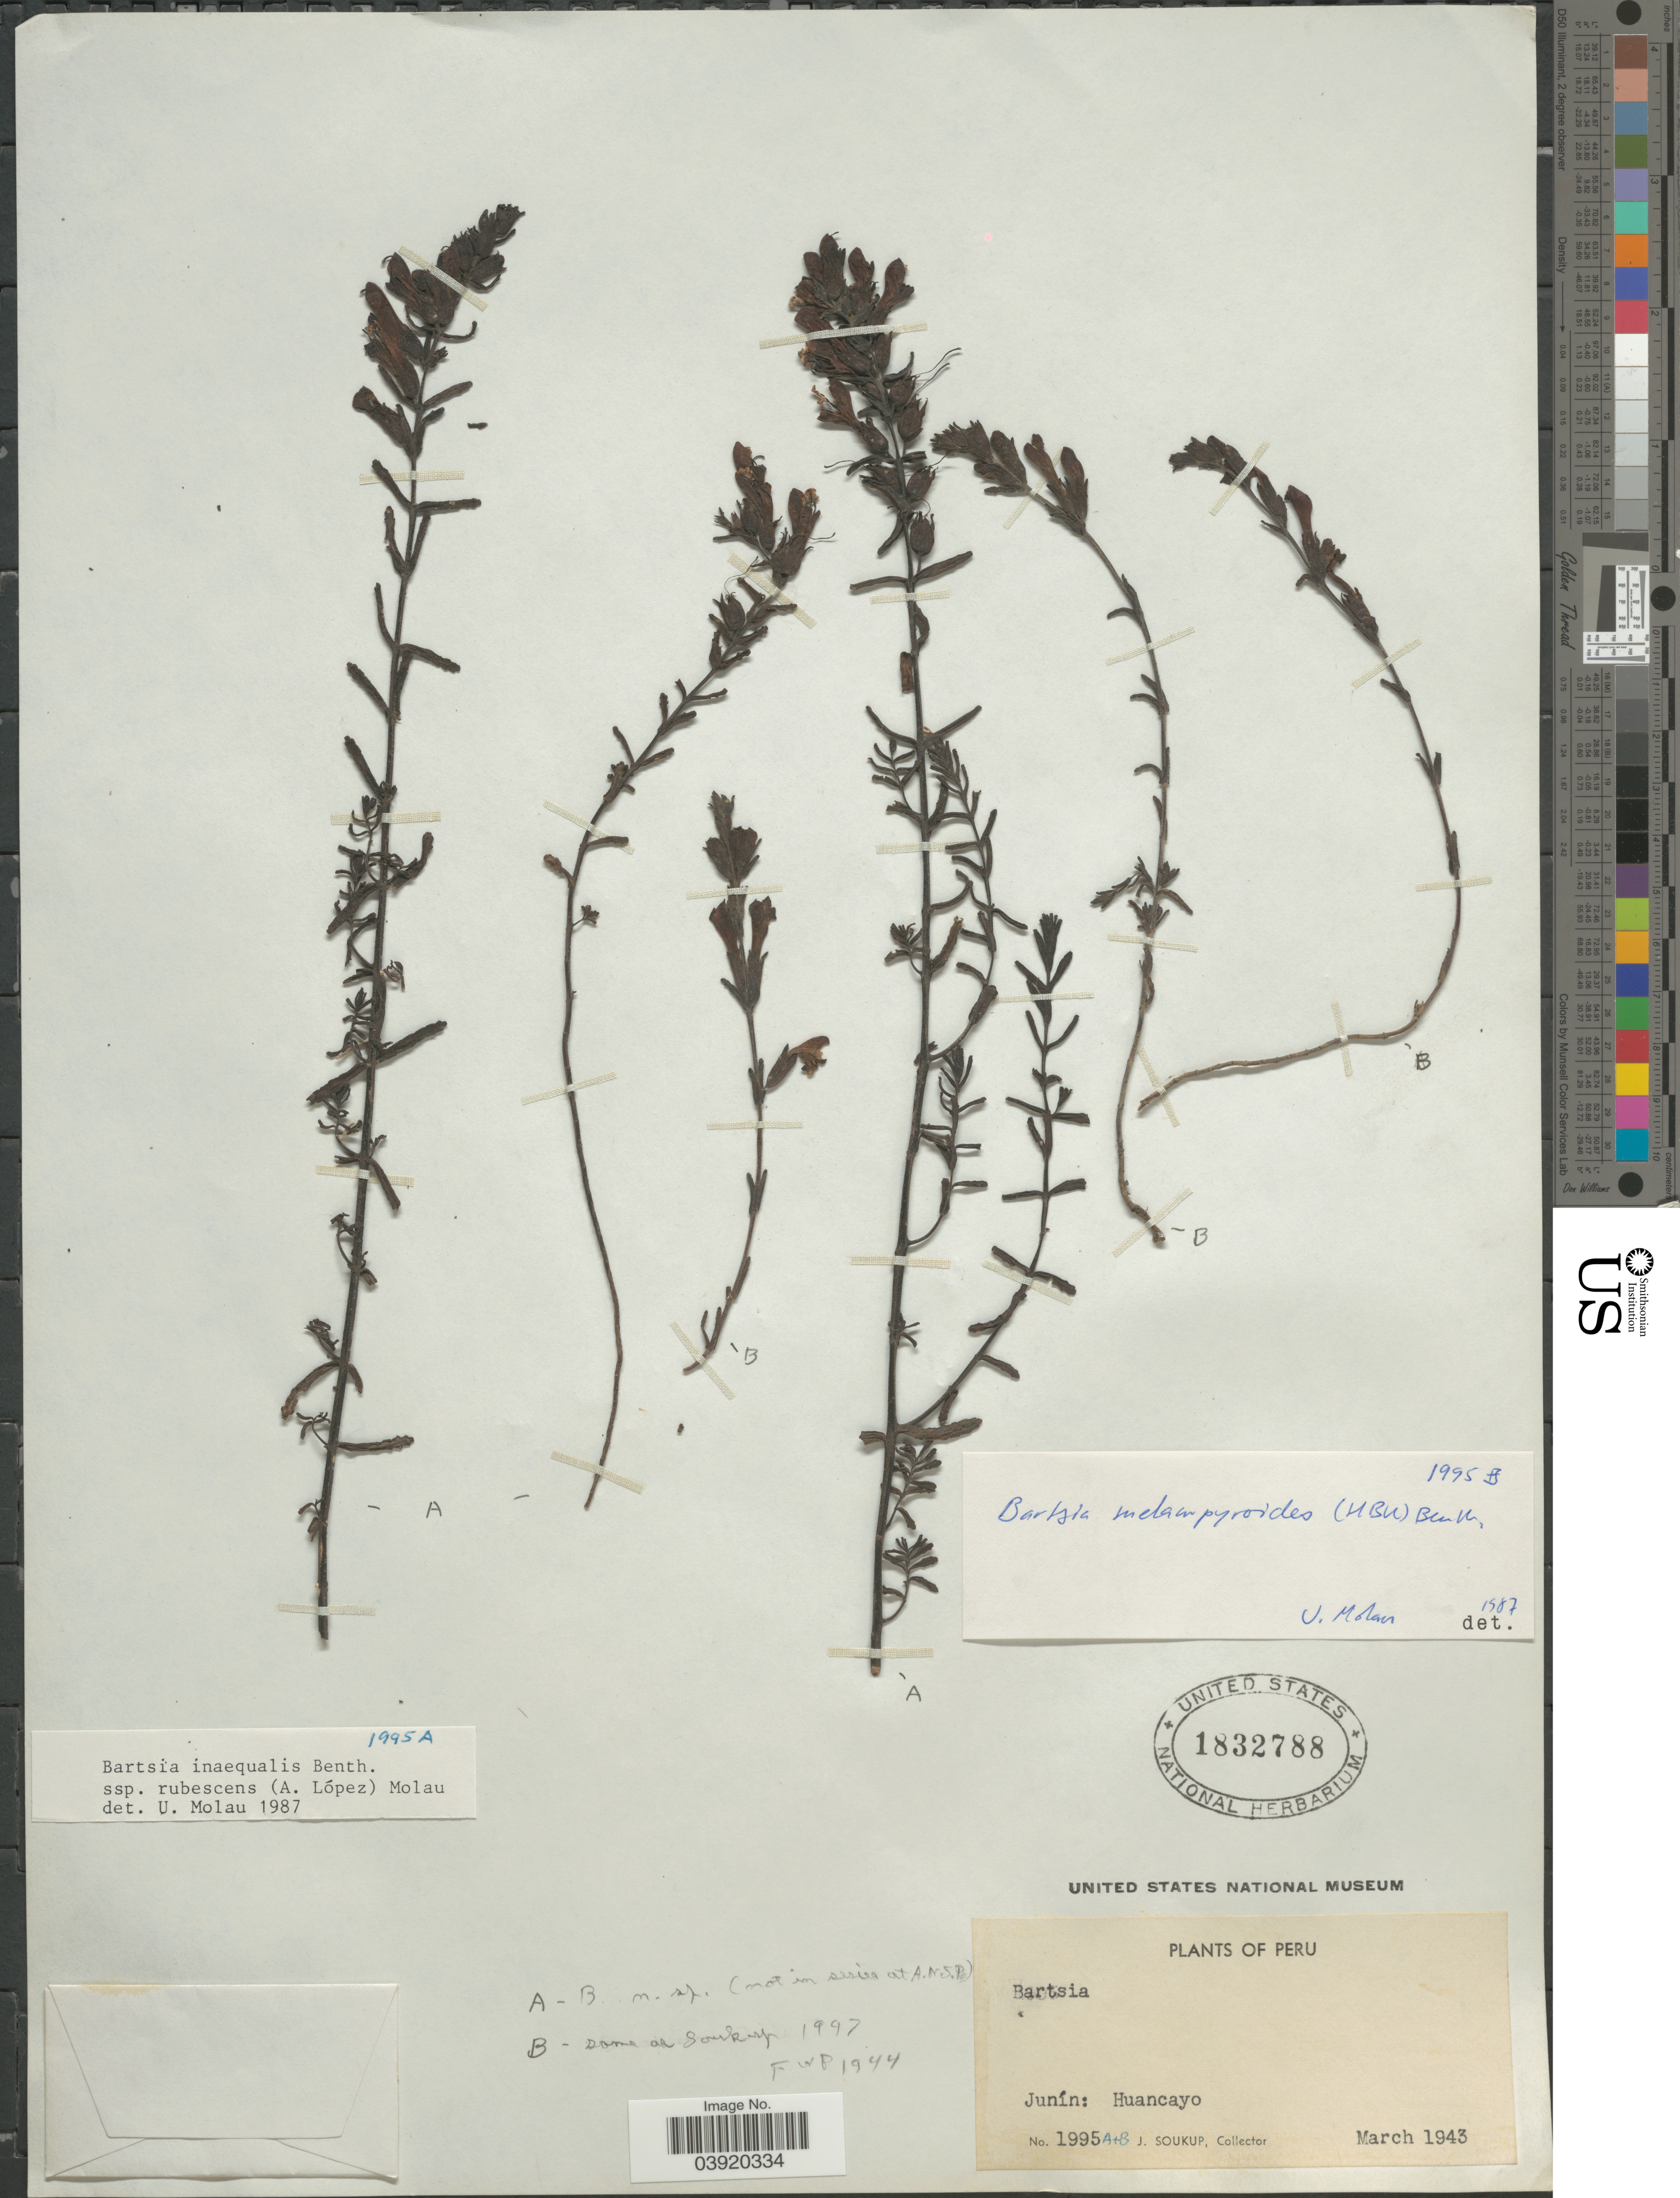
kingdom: Plantae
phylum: Tracheophyta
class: Magnoliopsida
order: Lamiales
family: Orobanchaceae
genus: Neobartsia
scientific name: Neobartsia inaequalis subsp. duripilis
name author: (Edwin) Uribe-Convers & Tank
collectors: J. Soukup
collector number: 1995 A+B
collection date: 1943-03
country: Peru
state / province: Junín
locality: Huancayo.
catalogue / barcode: US 1832788